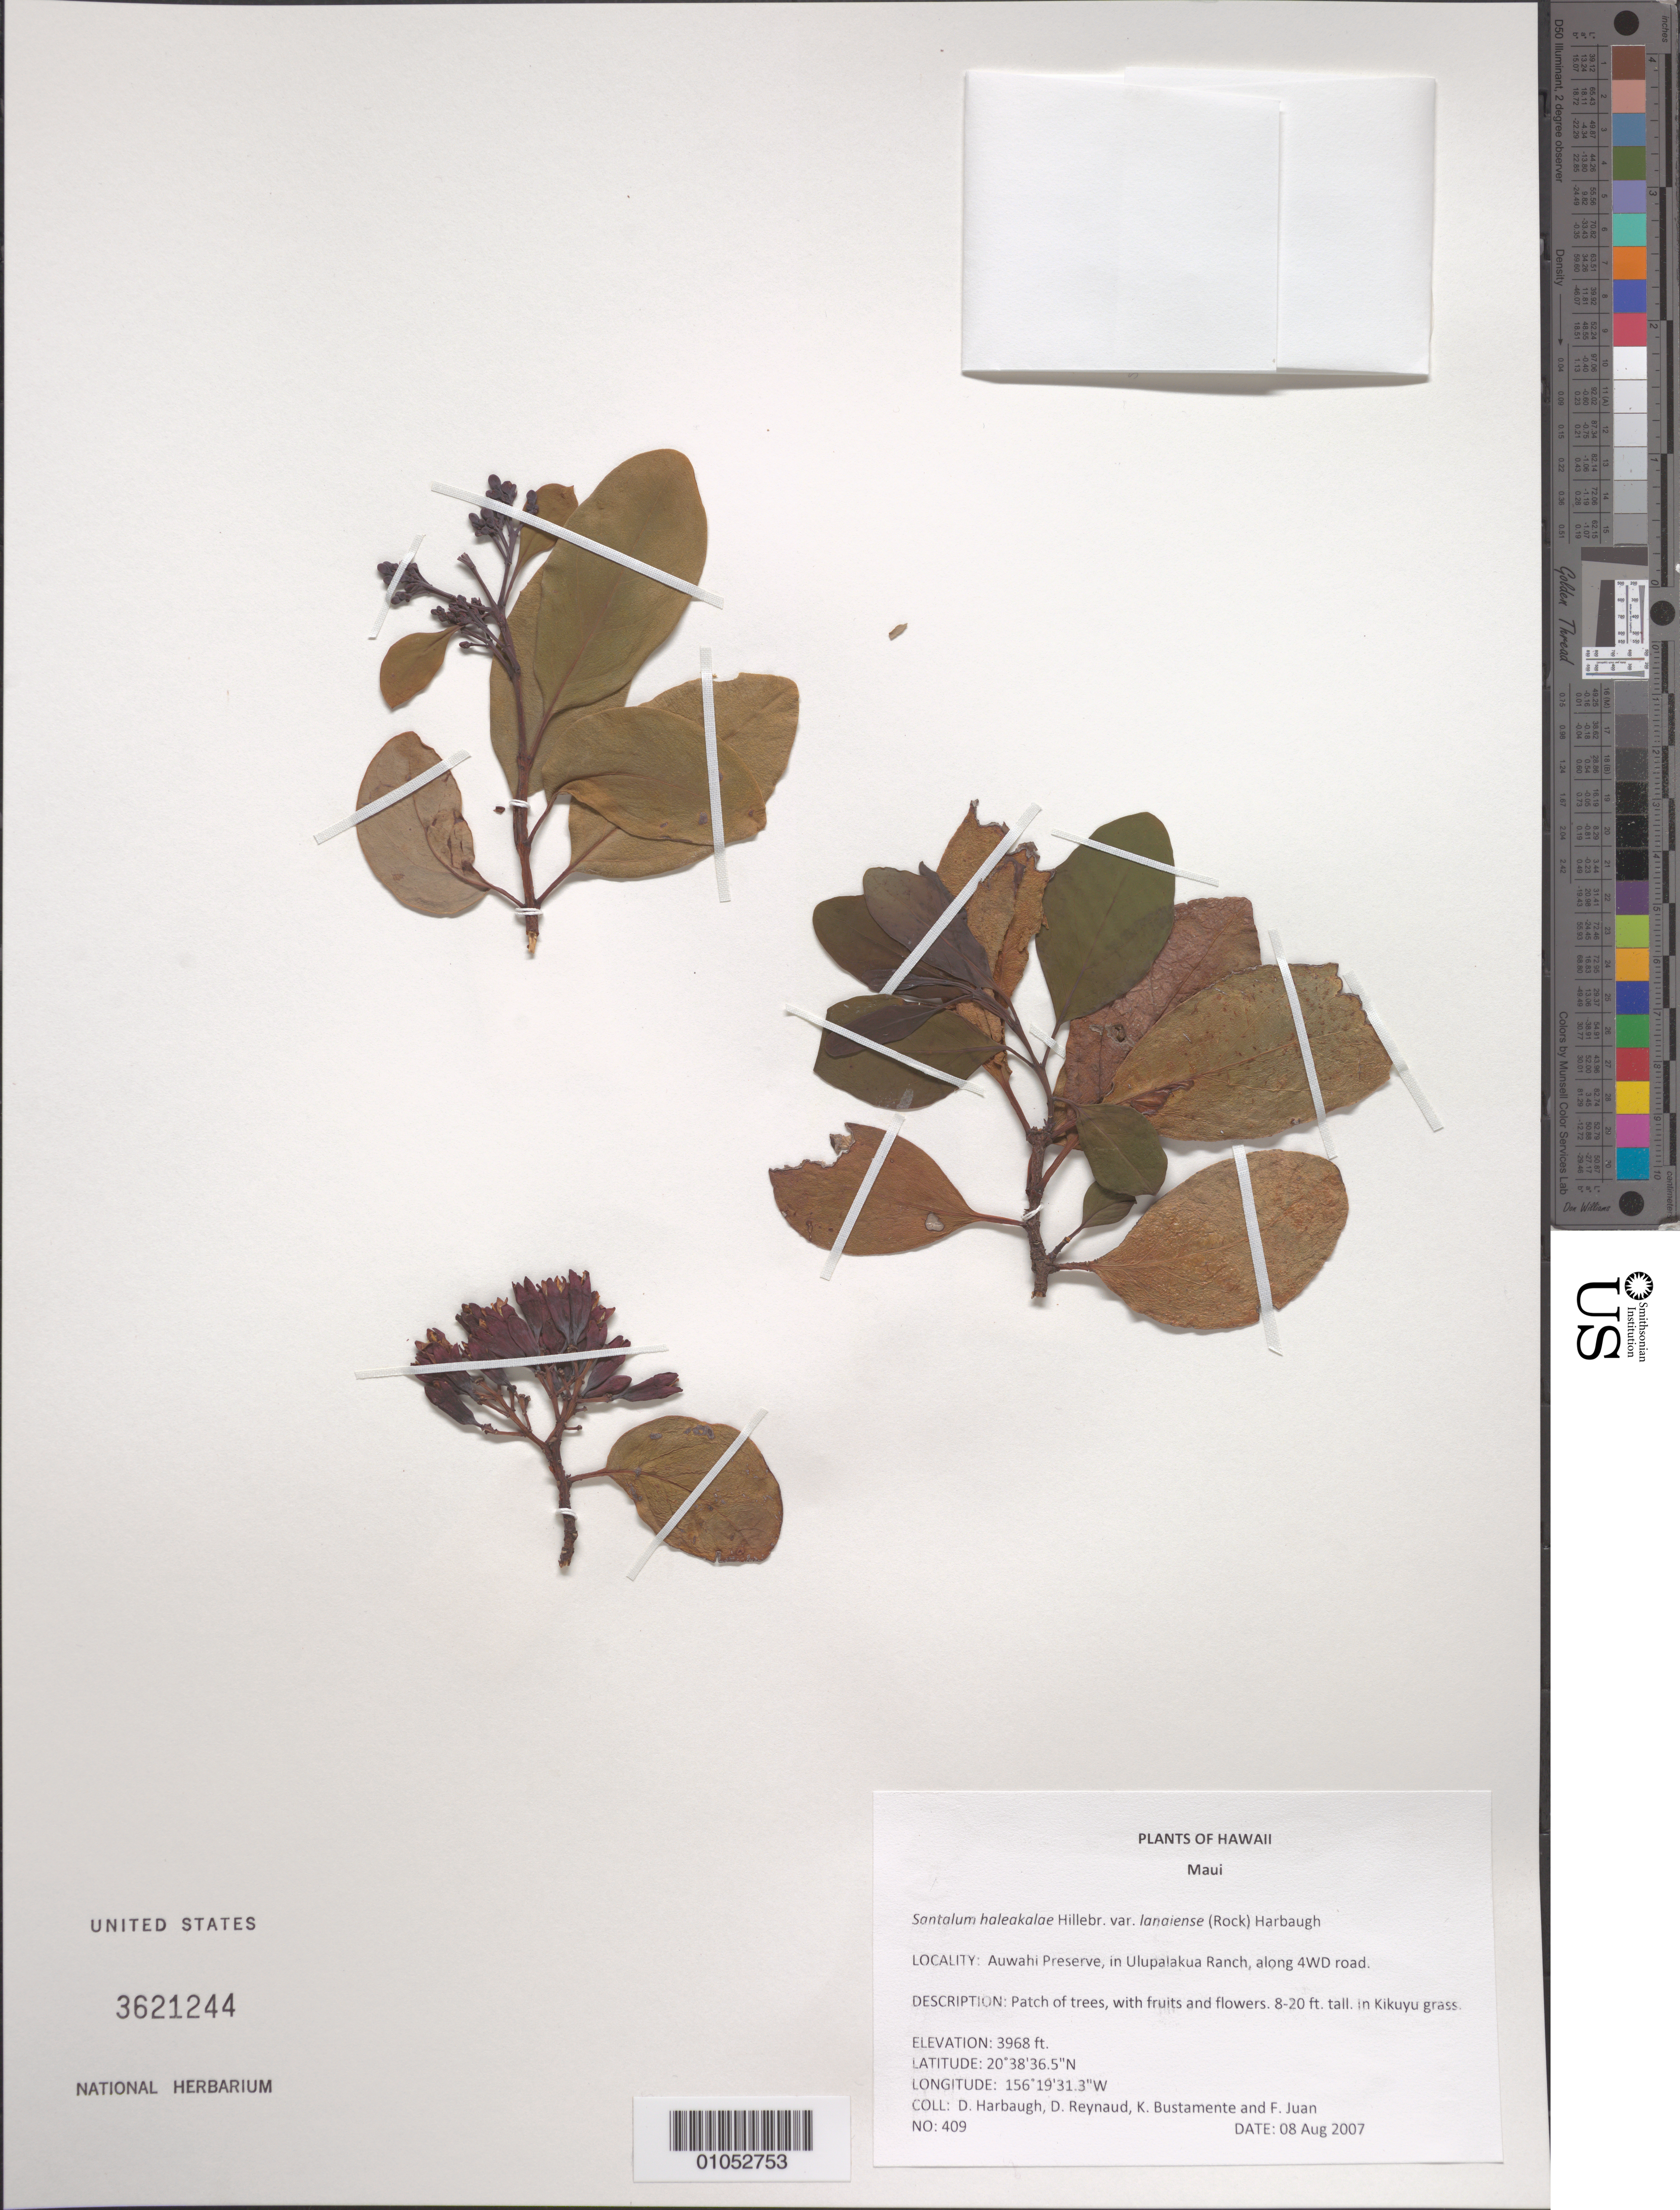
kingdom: Plantae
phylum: Tracheophyta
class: Magnoliopsida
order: Santalales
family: Santalaceae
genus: Santalum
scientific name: Santalum haleakalae var. lanaiense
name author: (Rock) Harbaugh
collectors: D. Harbaugh, D. Reynaud, K. M. Bustamente & F. Juan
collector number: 409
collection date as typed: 8 Aug 2007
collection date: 2007-08-08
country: United States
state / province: Hawaii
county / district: Maui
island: Maui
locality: Auwahi Preserve, in Ulupalakua Ranch, along 4WD road.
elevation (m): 1209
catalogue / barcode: US 3621244